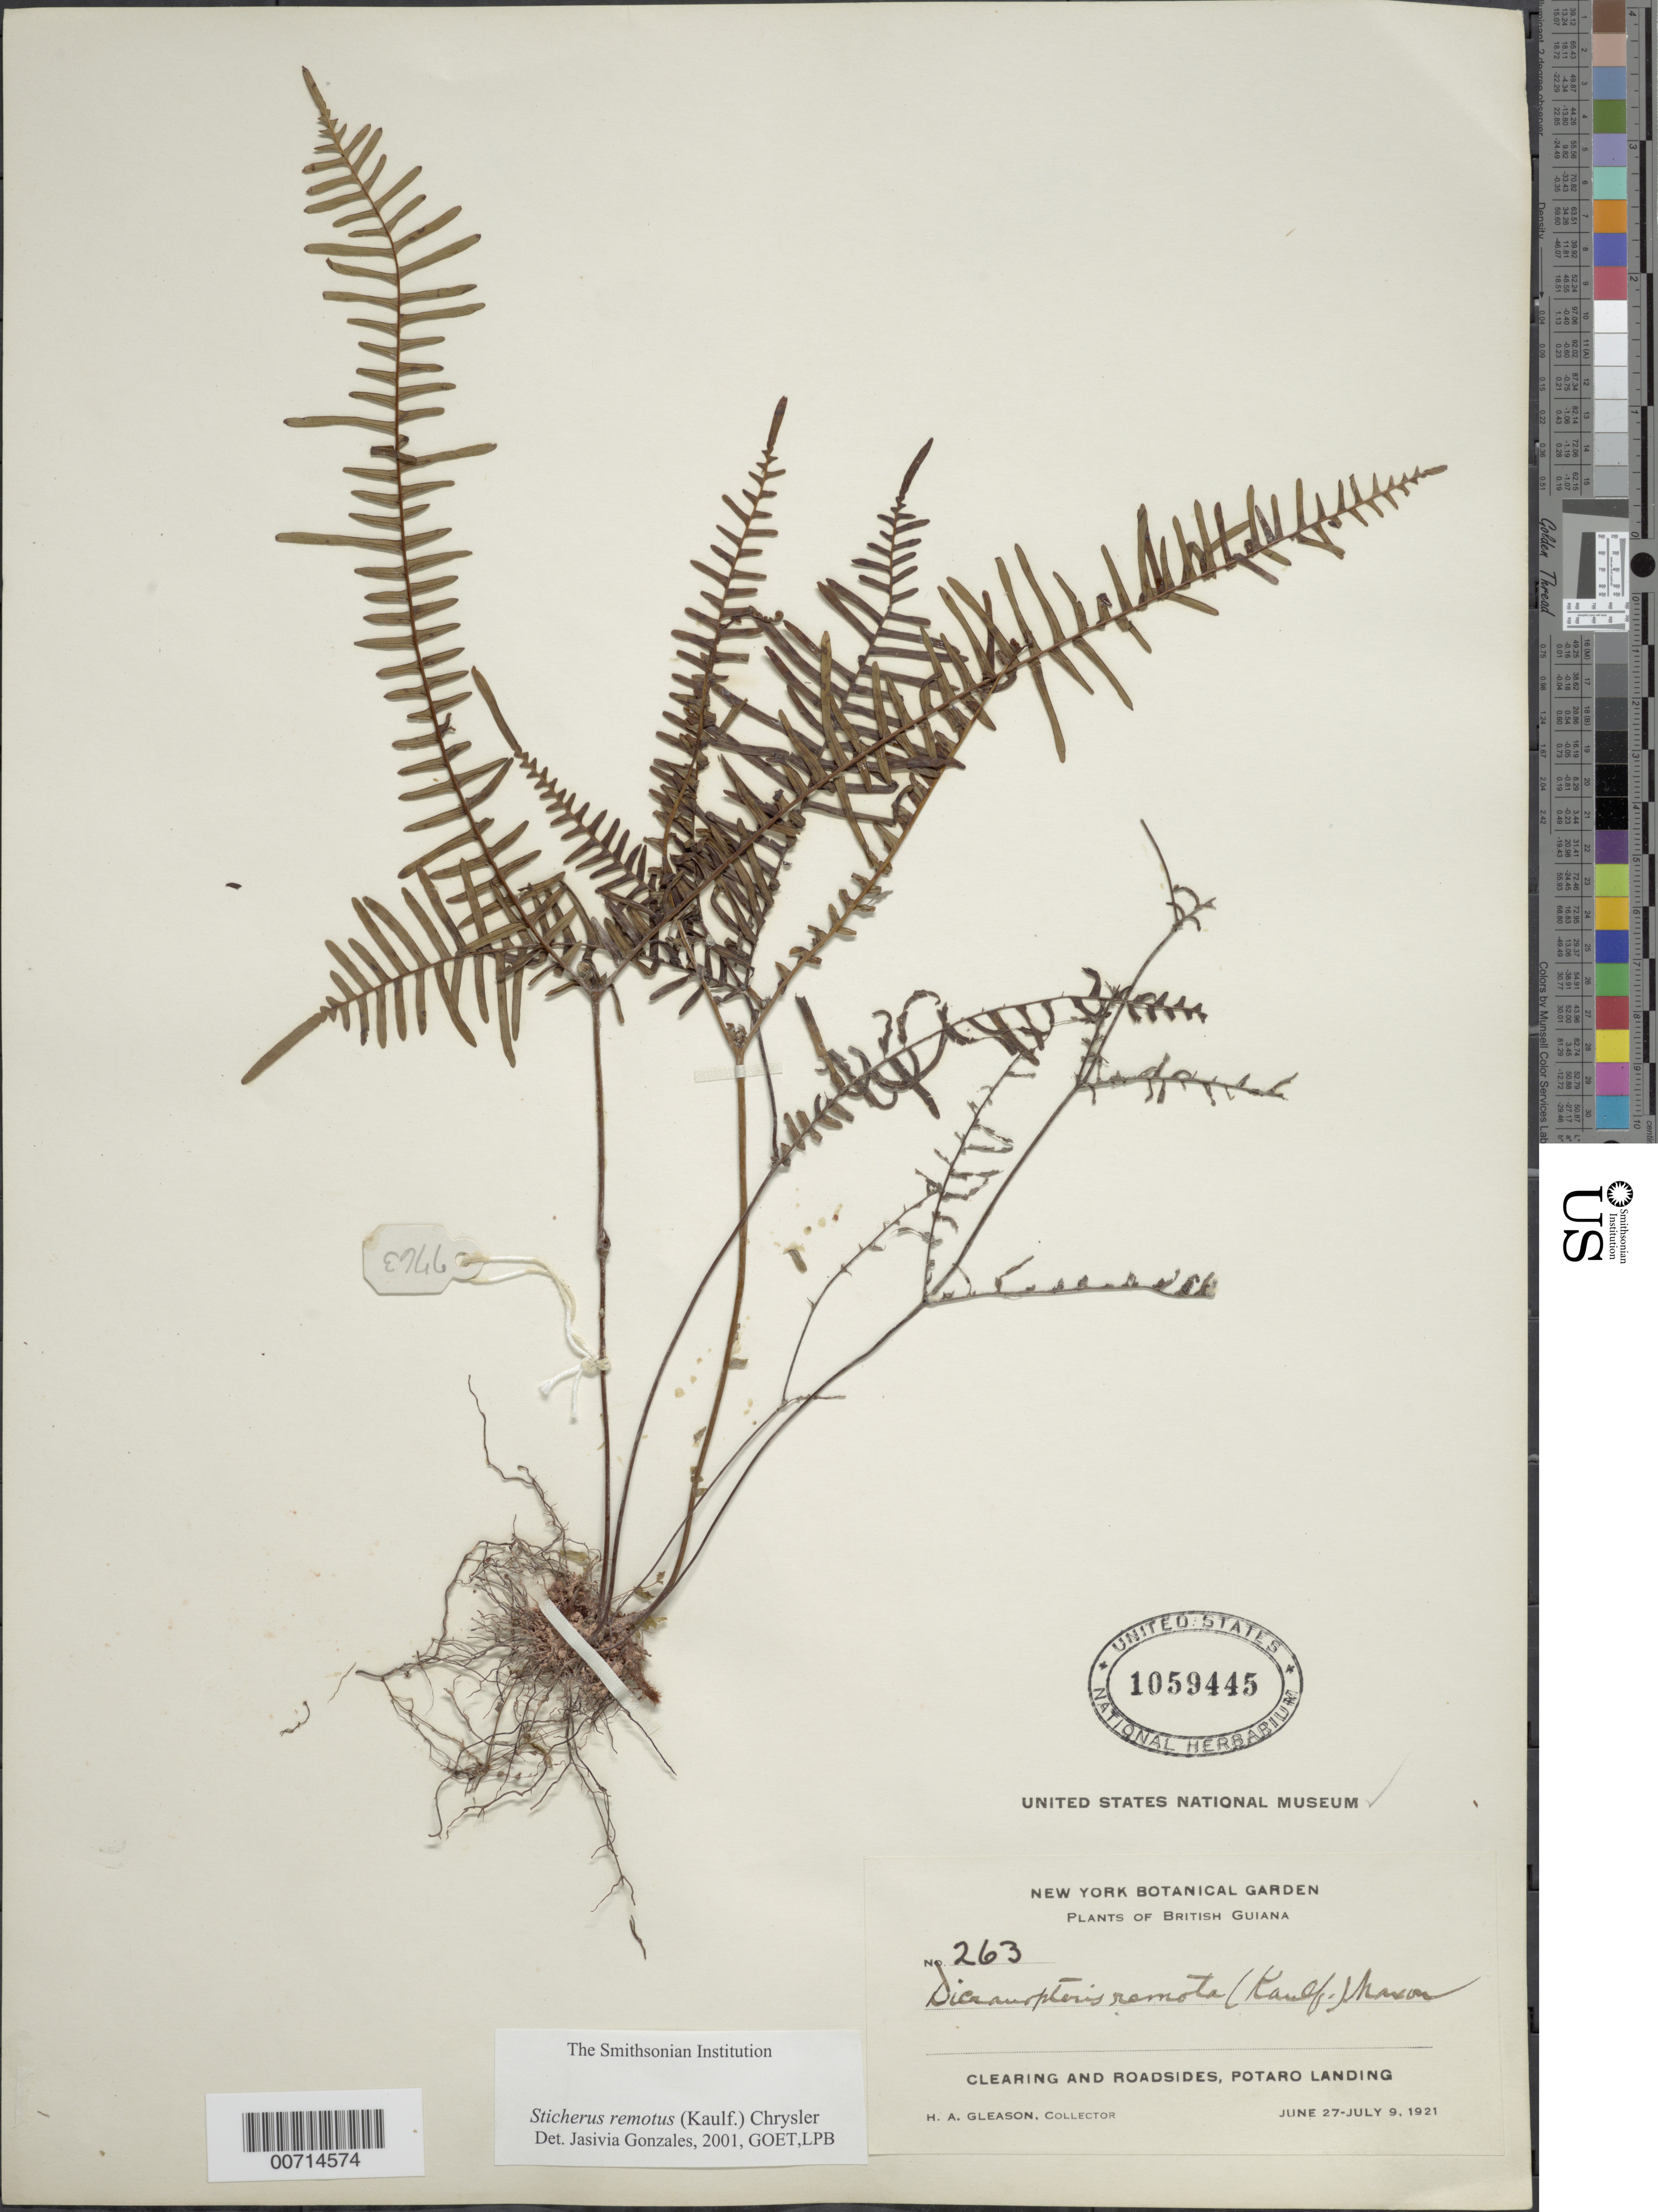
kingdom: Plantae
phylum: Tracheophyta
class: Polypodiopsida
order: Gleicheniales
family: Gleicheniaceae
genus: Sticherus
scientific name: Sticherus remotus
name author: (Kaulf.) Chrysler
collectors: H. A. Gleason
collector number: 263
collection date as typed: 27-Jun-21 to 9-Jul-21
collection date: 1921-06-27/1921-07-09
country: Guyana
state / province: Potaro-Siparuni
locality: Kangaruma, Potaro Landing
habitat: Clearing & roadsides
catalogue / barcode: US 1059445